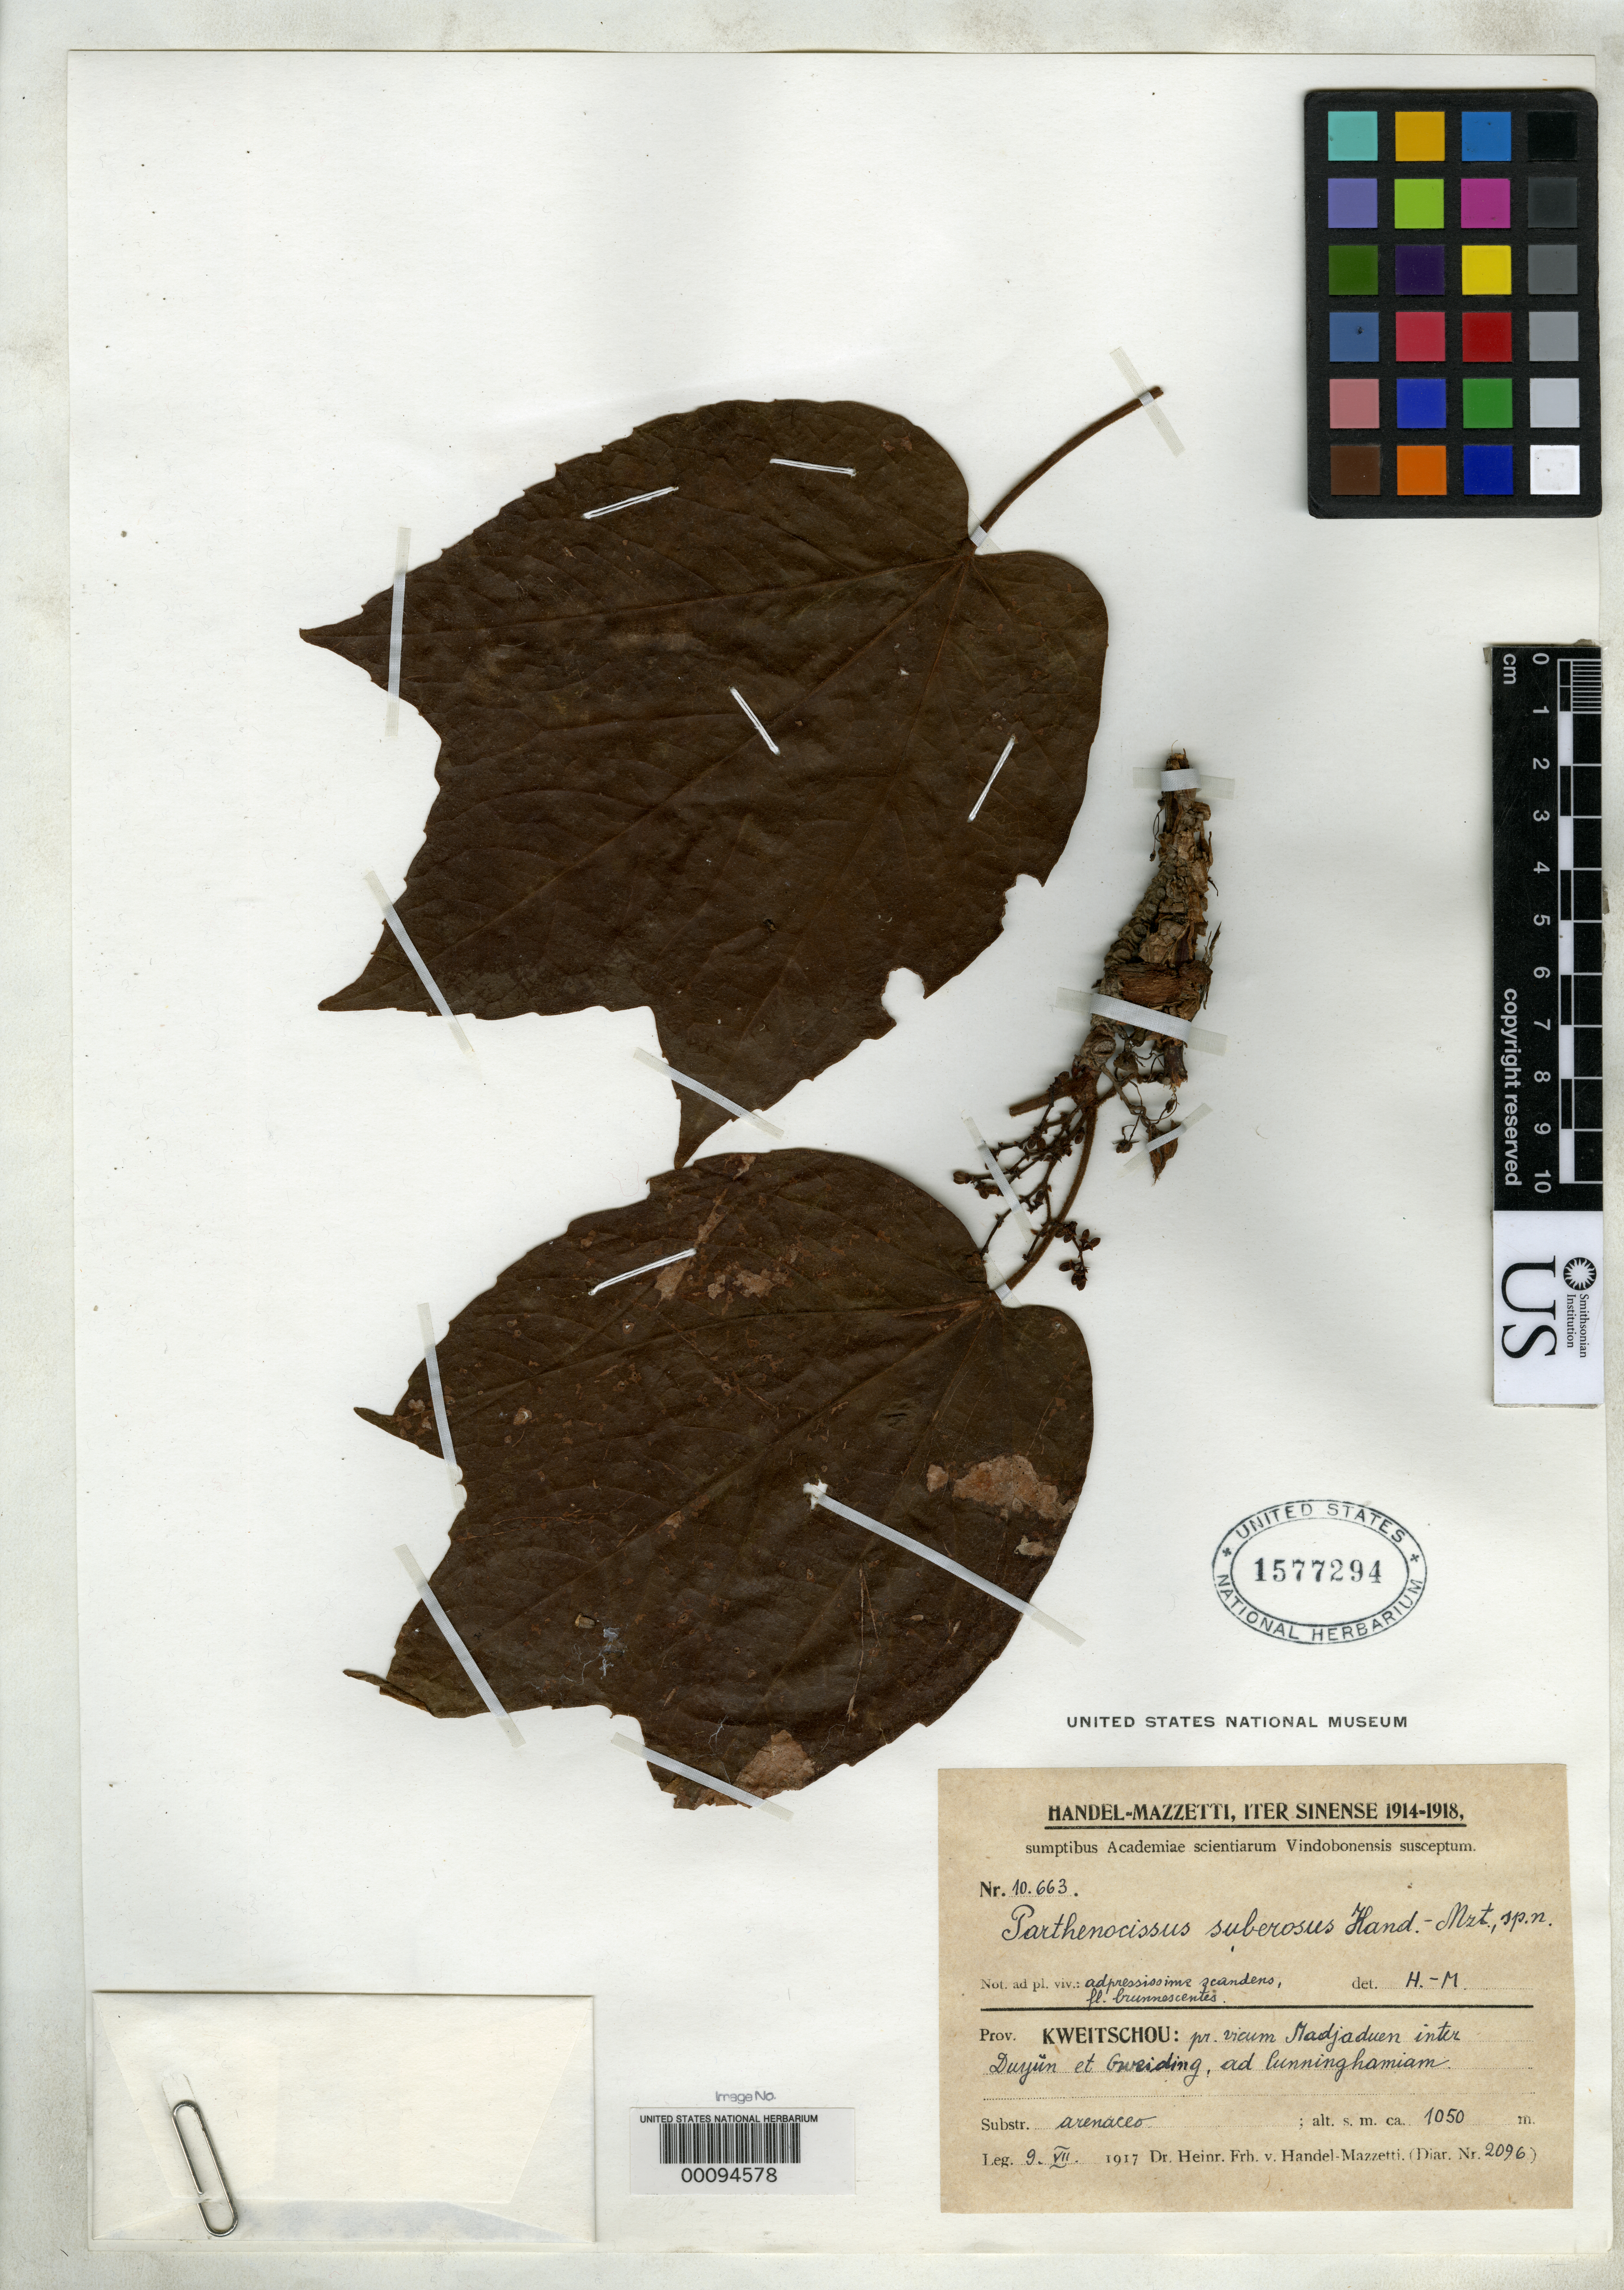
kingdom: Plantae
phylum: Tracheophyta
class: Magnoliopsida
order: Vitales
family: Vitaceae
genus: Parthenocissus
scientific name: Parthenocissus suberosus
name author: Hand.-Mazz.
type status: Isotype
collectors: H. Handel-Mazzetti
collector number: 10663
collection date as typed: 09 Jul 1917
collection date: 1917-07-09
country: China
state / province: Guizhou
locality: Madjaduen inter Durjin et Gweiding, ad Cunninghamian.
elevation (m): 1050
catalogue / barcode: US 1577294